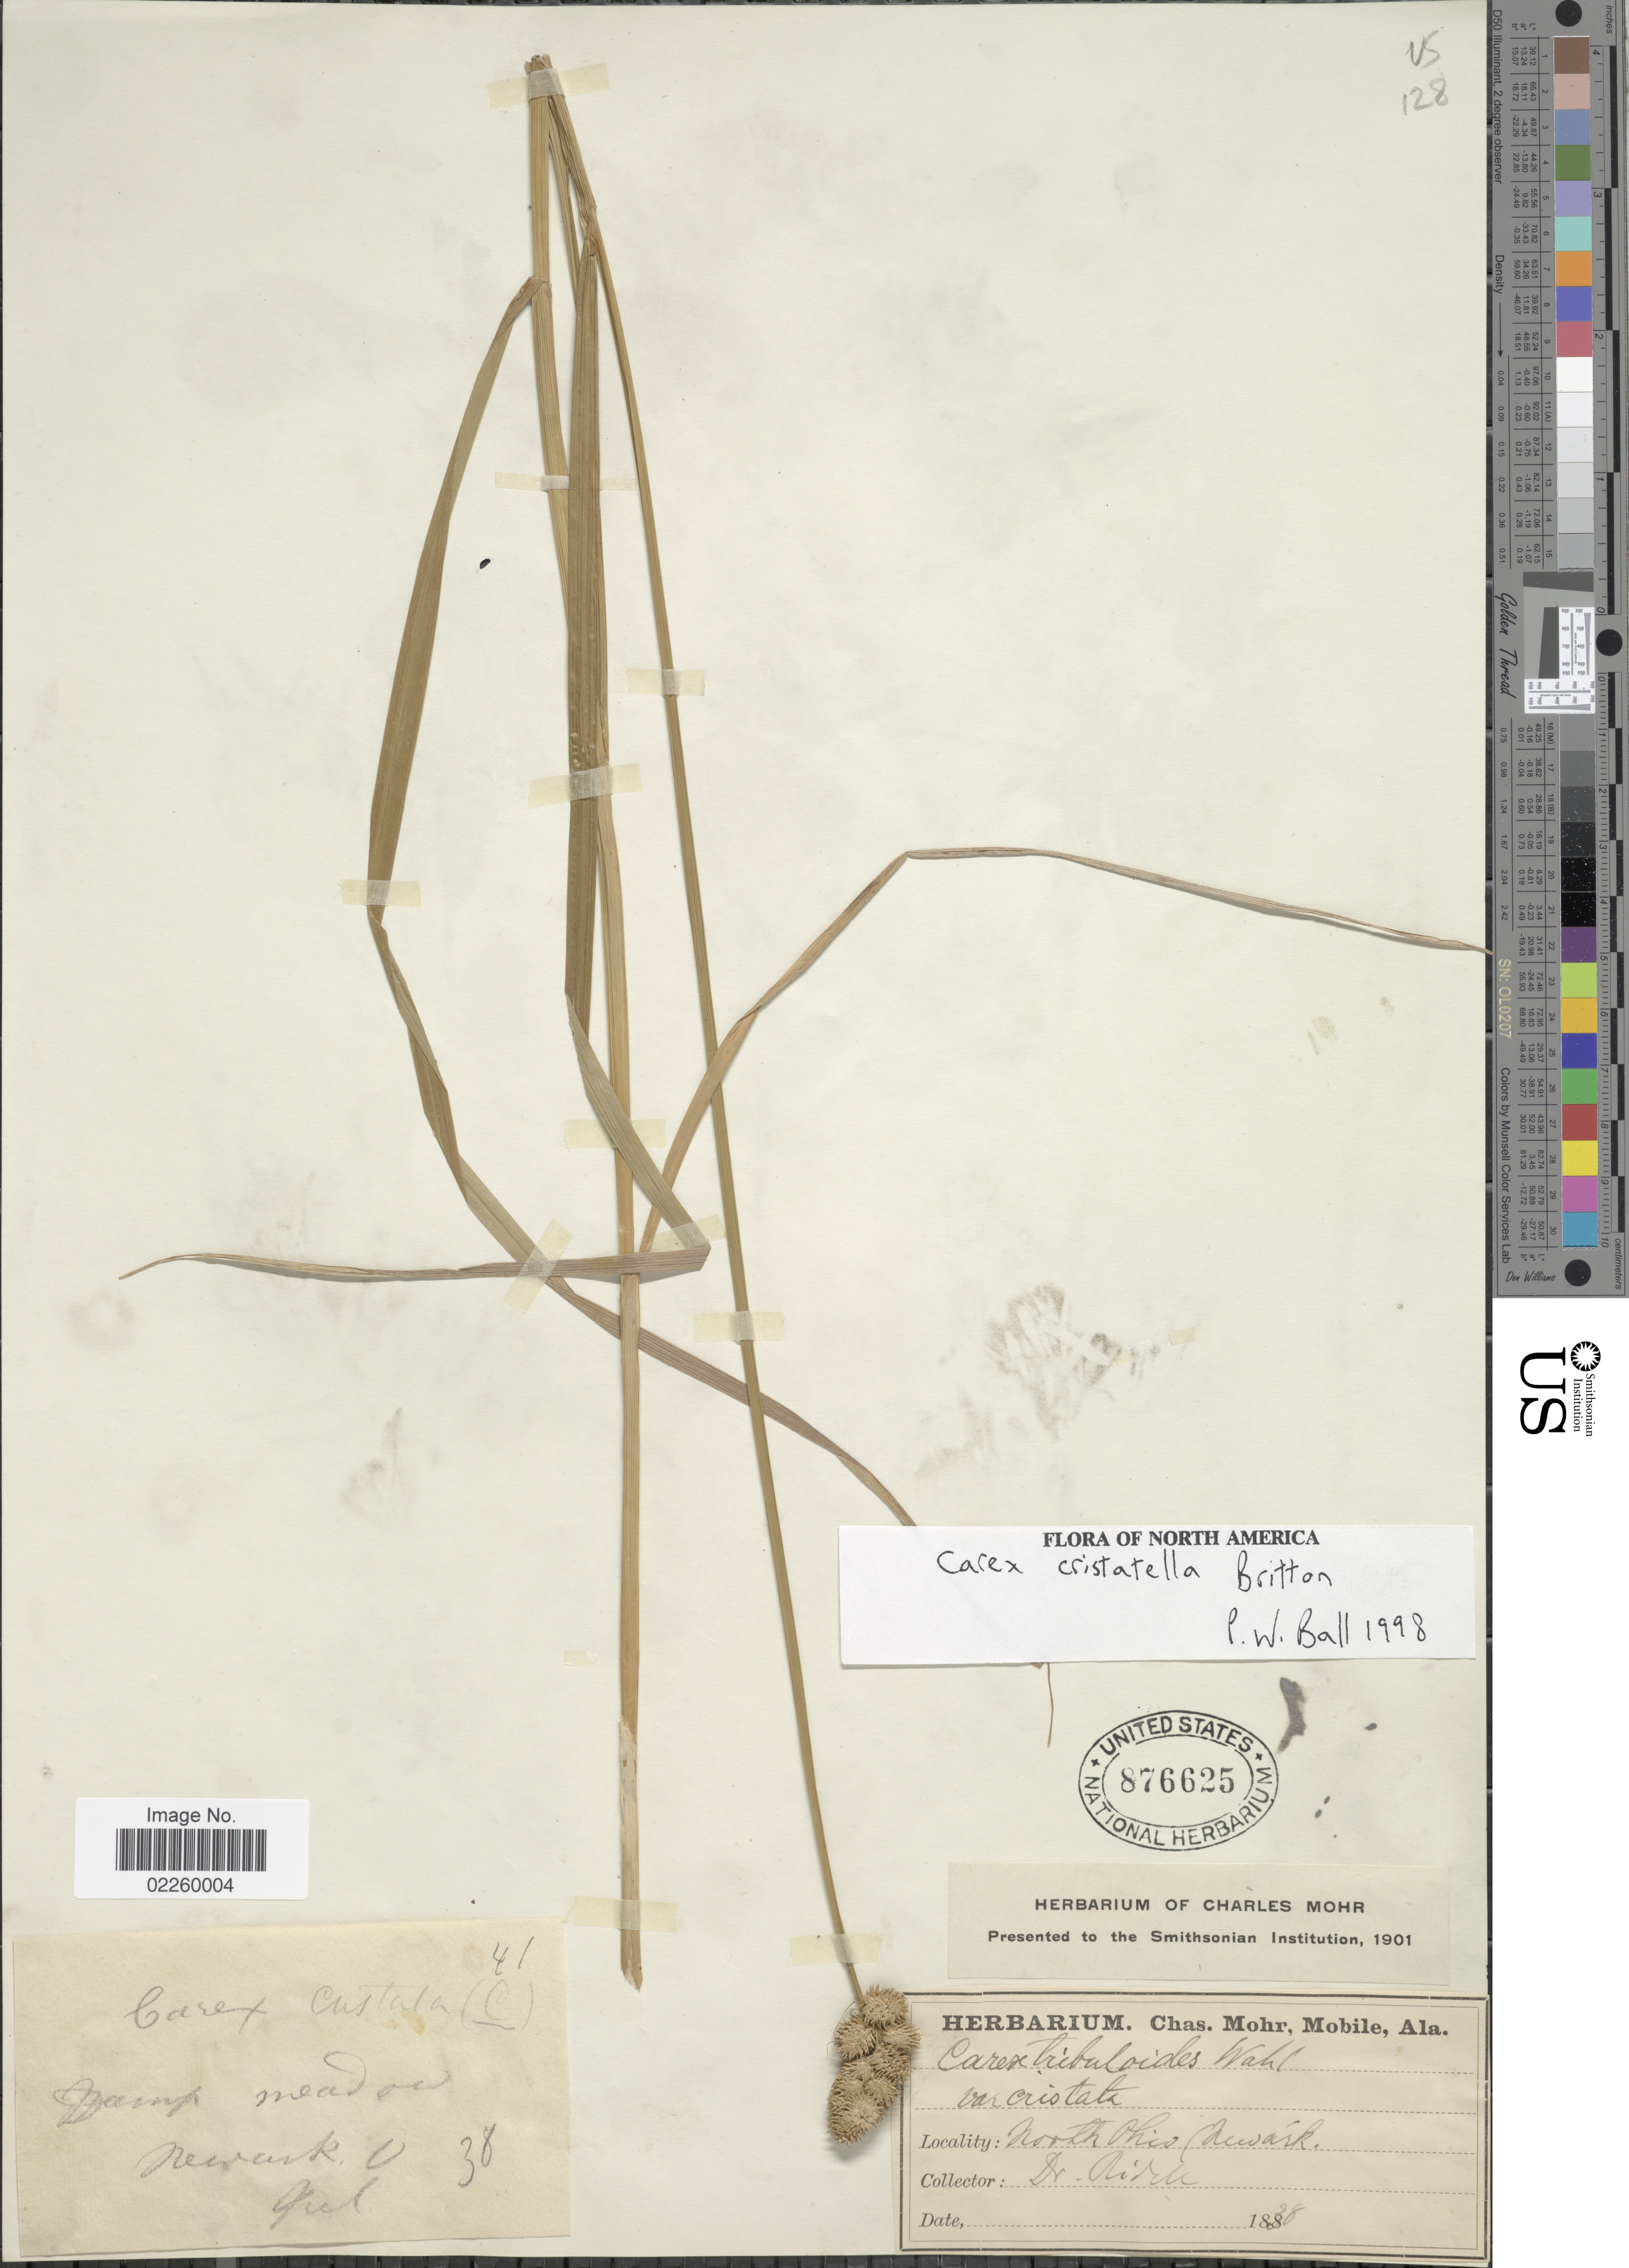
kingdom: Plantae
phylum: Tracheophyta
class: Liliopsida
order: Poales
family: Cyperaceae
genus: Carex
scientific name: Carex cristatella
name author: Britton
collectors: -. Ridele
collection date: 1838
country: United States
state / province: Ohio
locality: North Ohio, Nemark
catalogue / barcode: US 87625